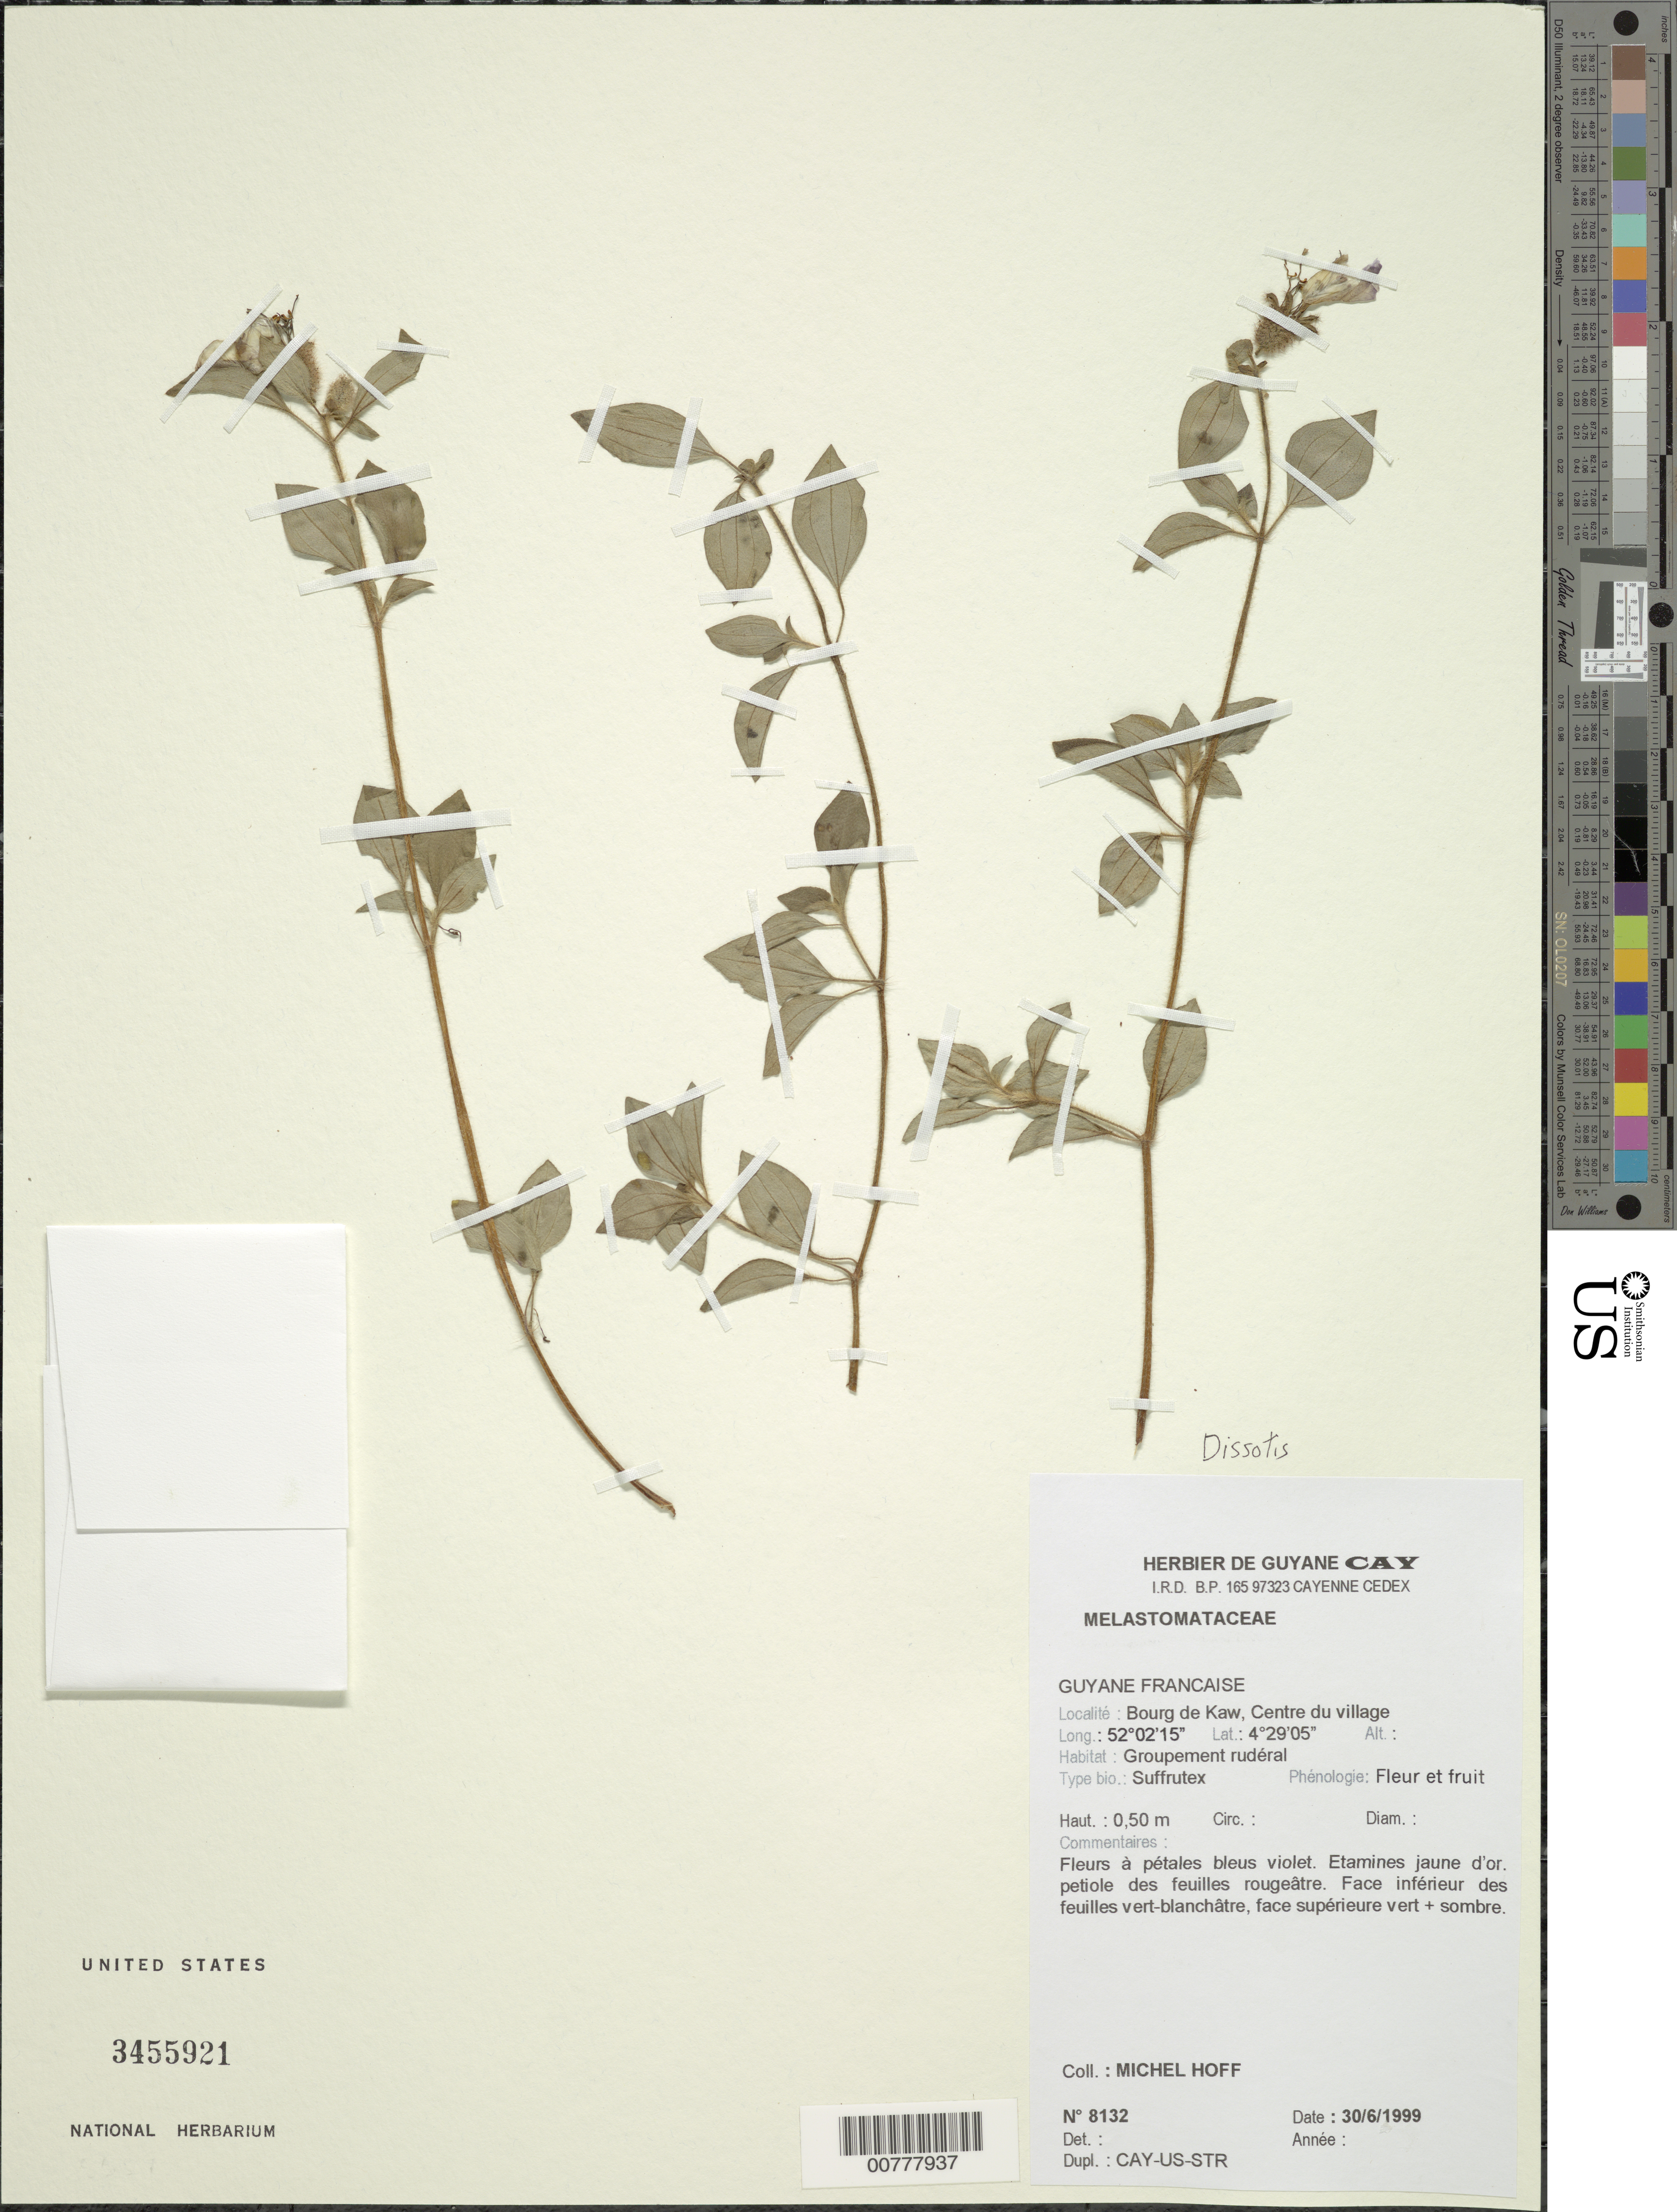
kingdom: Plantae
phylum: Tracheophyta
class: Magnoliopsida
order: Myrtales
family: Melastomataceae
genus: Heterotis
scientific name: Heterotis rotundifolia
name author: (Sm.) Jacq.-Fél.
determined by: Strong, Mark T., (BOT), Smithsonian Institution - National Museum of Natural History (UNITED STATES)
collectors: M. Hoff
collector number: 8132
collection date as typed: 30-Jun-99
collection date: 1999-06-30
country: French Guiana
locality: Bourg de Kaw, centre du village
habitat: Groupement rudéral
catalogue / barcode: US 3455921